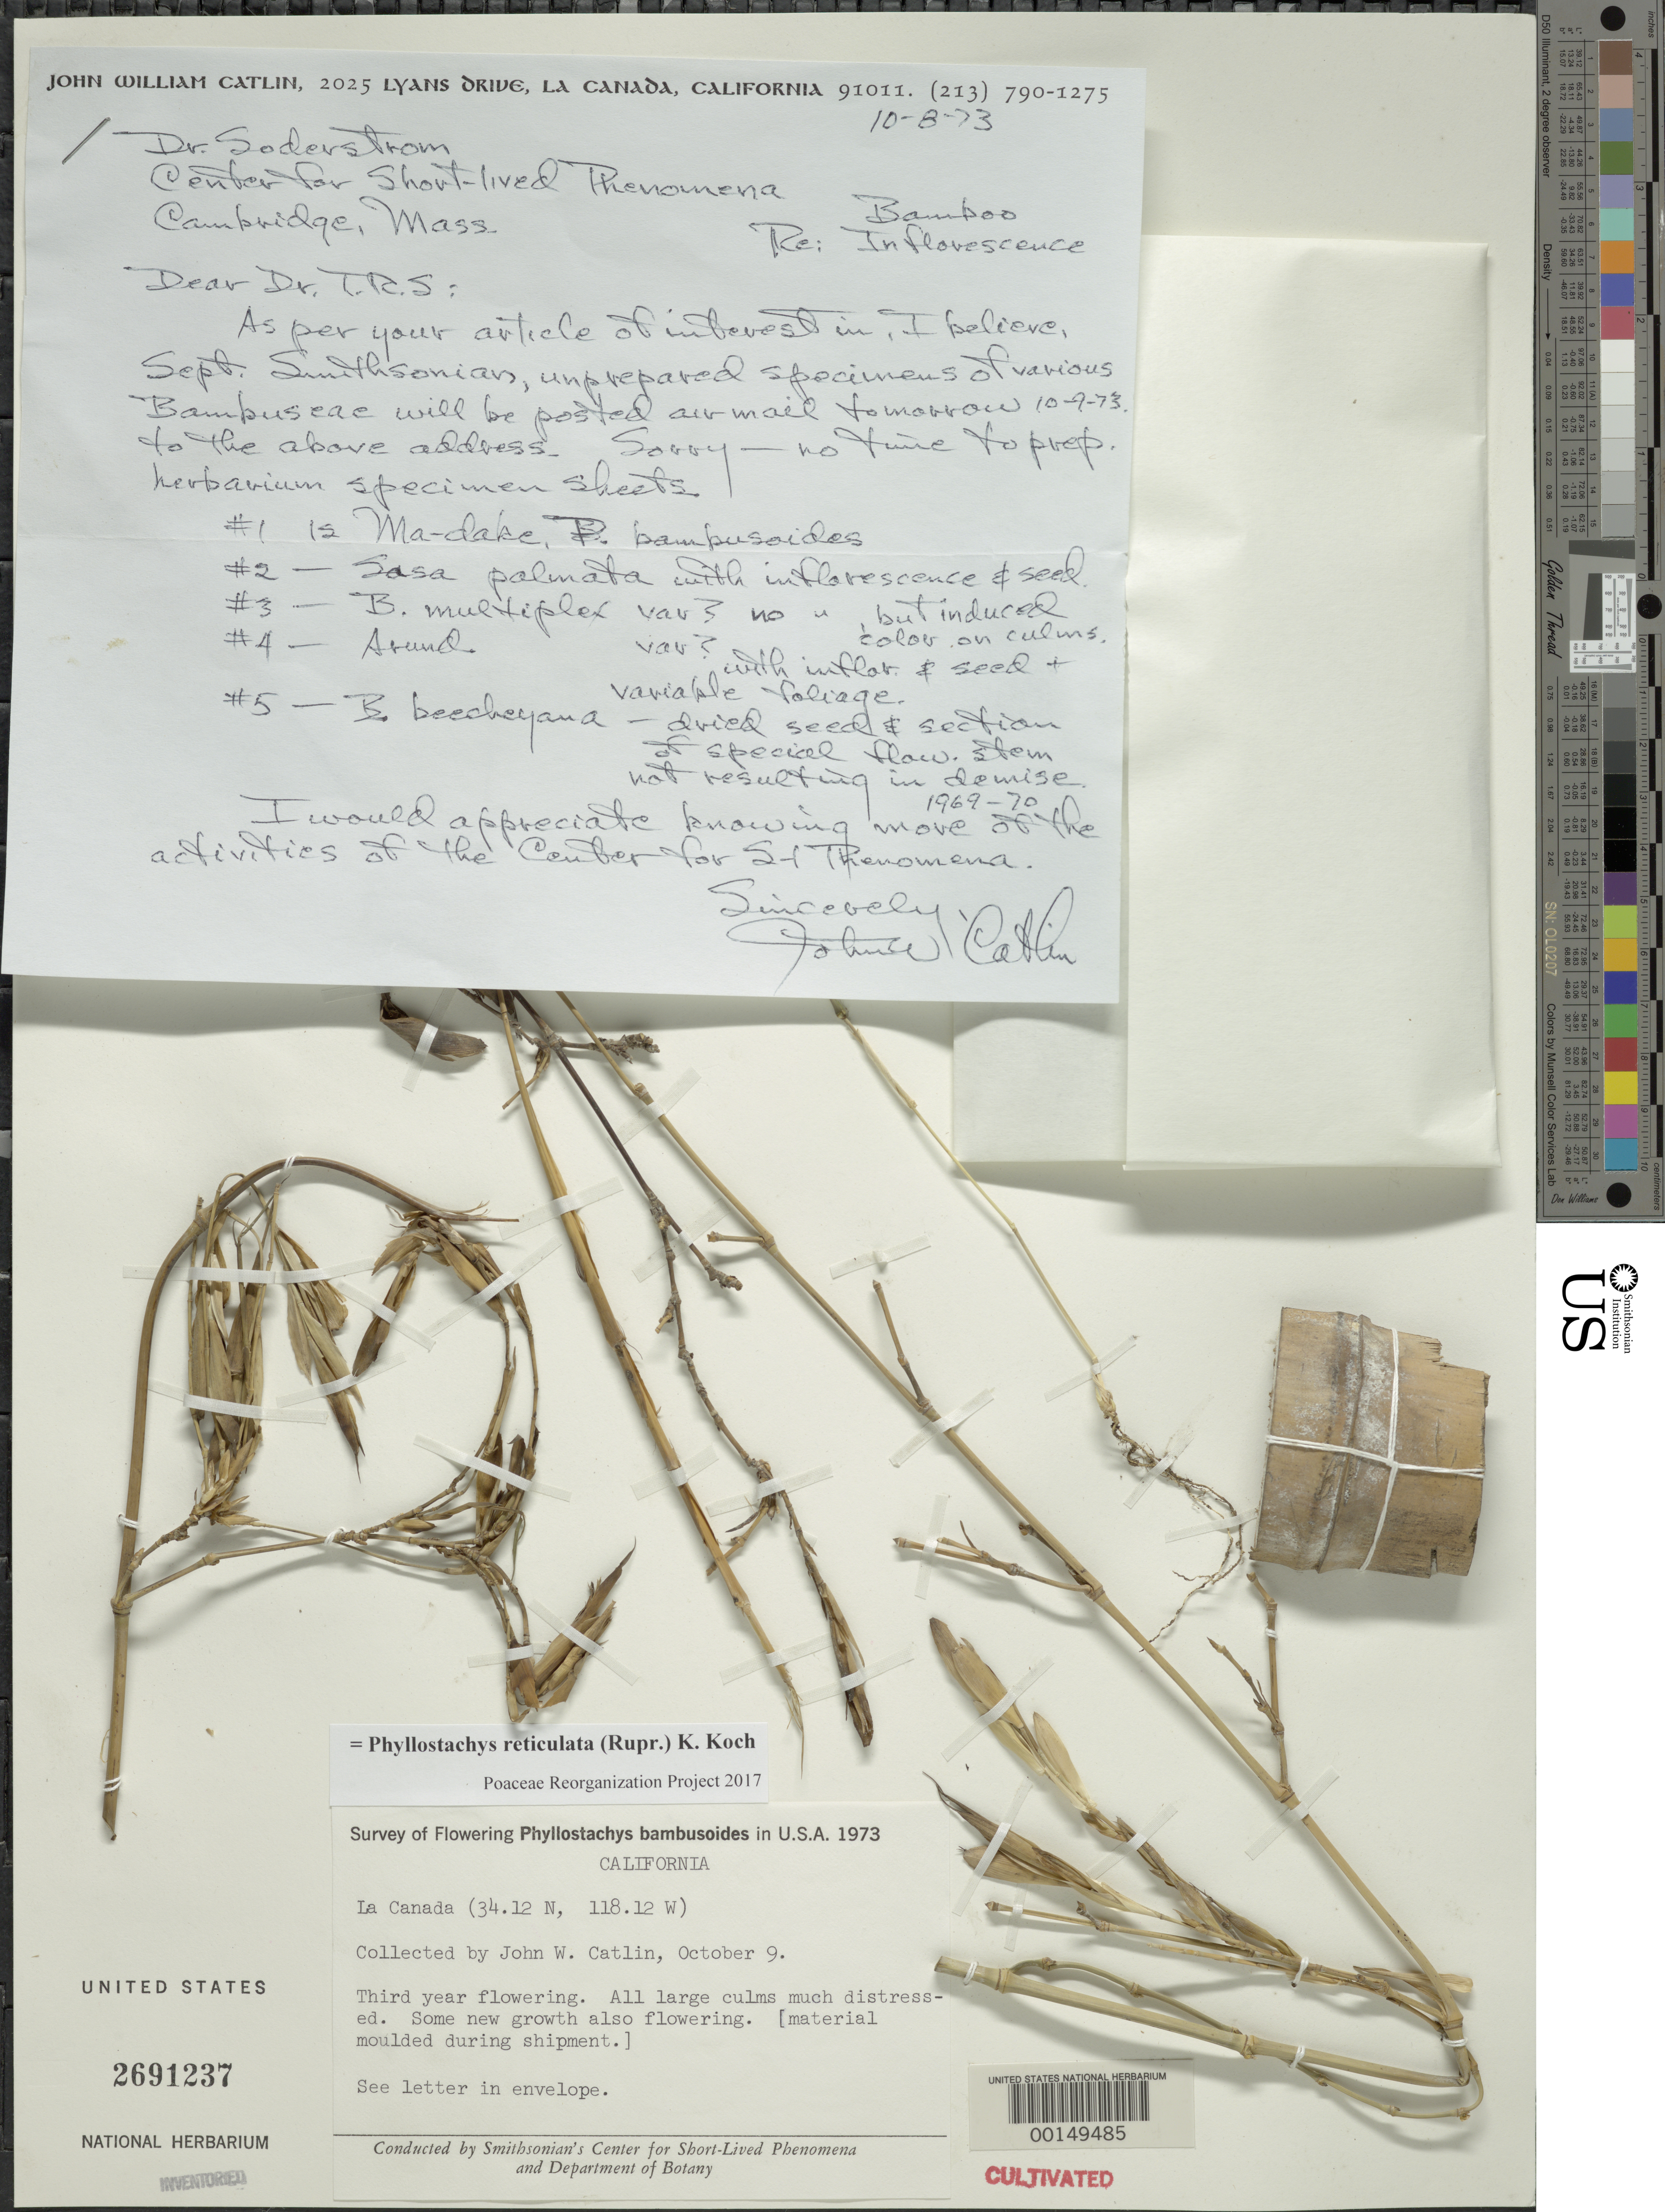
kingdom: Plantae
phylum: Tracheophyta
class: Liliopsida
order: Poales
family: Poaceae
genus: Phyllostachys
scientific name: Phyllostachys reticulata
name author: (Rupr.) K. Koch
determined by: Poaceae Reorganization Project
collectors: J. Catlin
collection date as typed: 09 Oct 1973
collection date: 1973-10-09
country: United States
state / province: California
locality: La canada, lat. 34.12n: long. 118.12w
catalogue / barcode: US 2691237